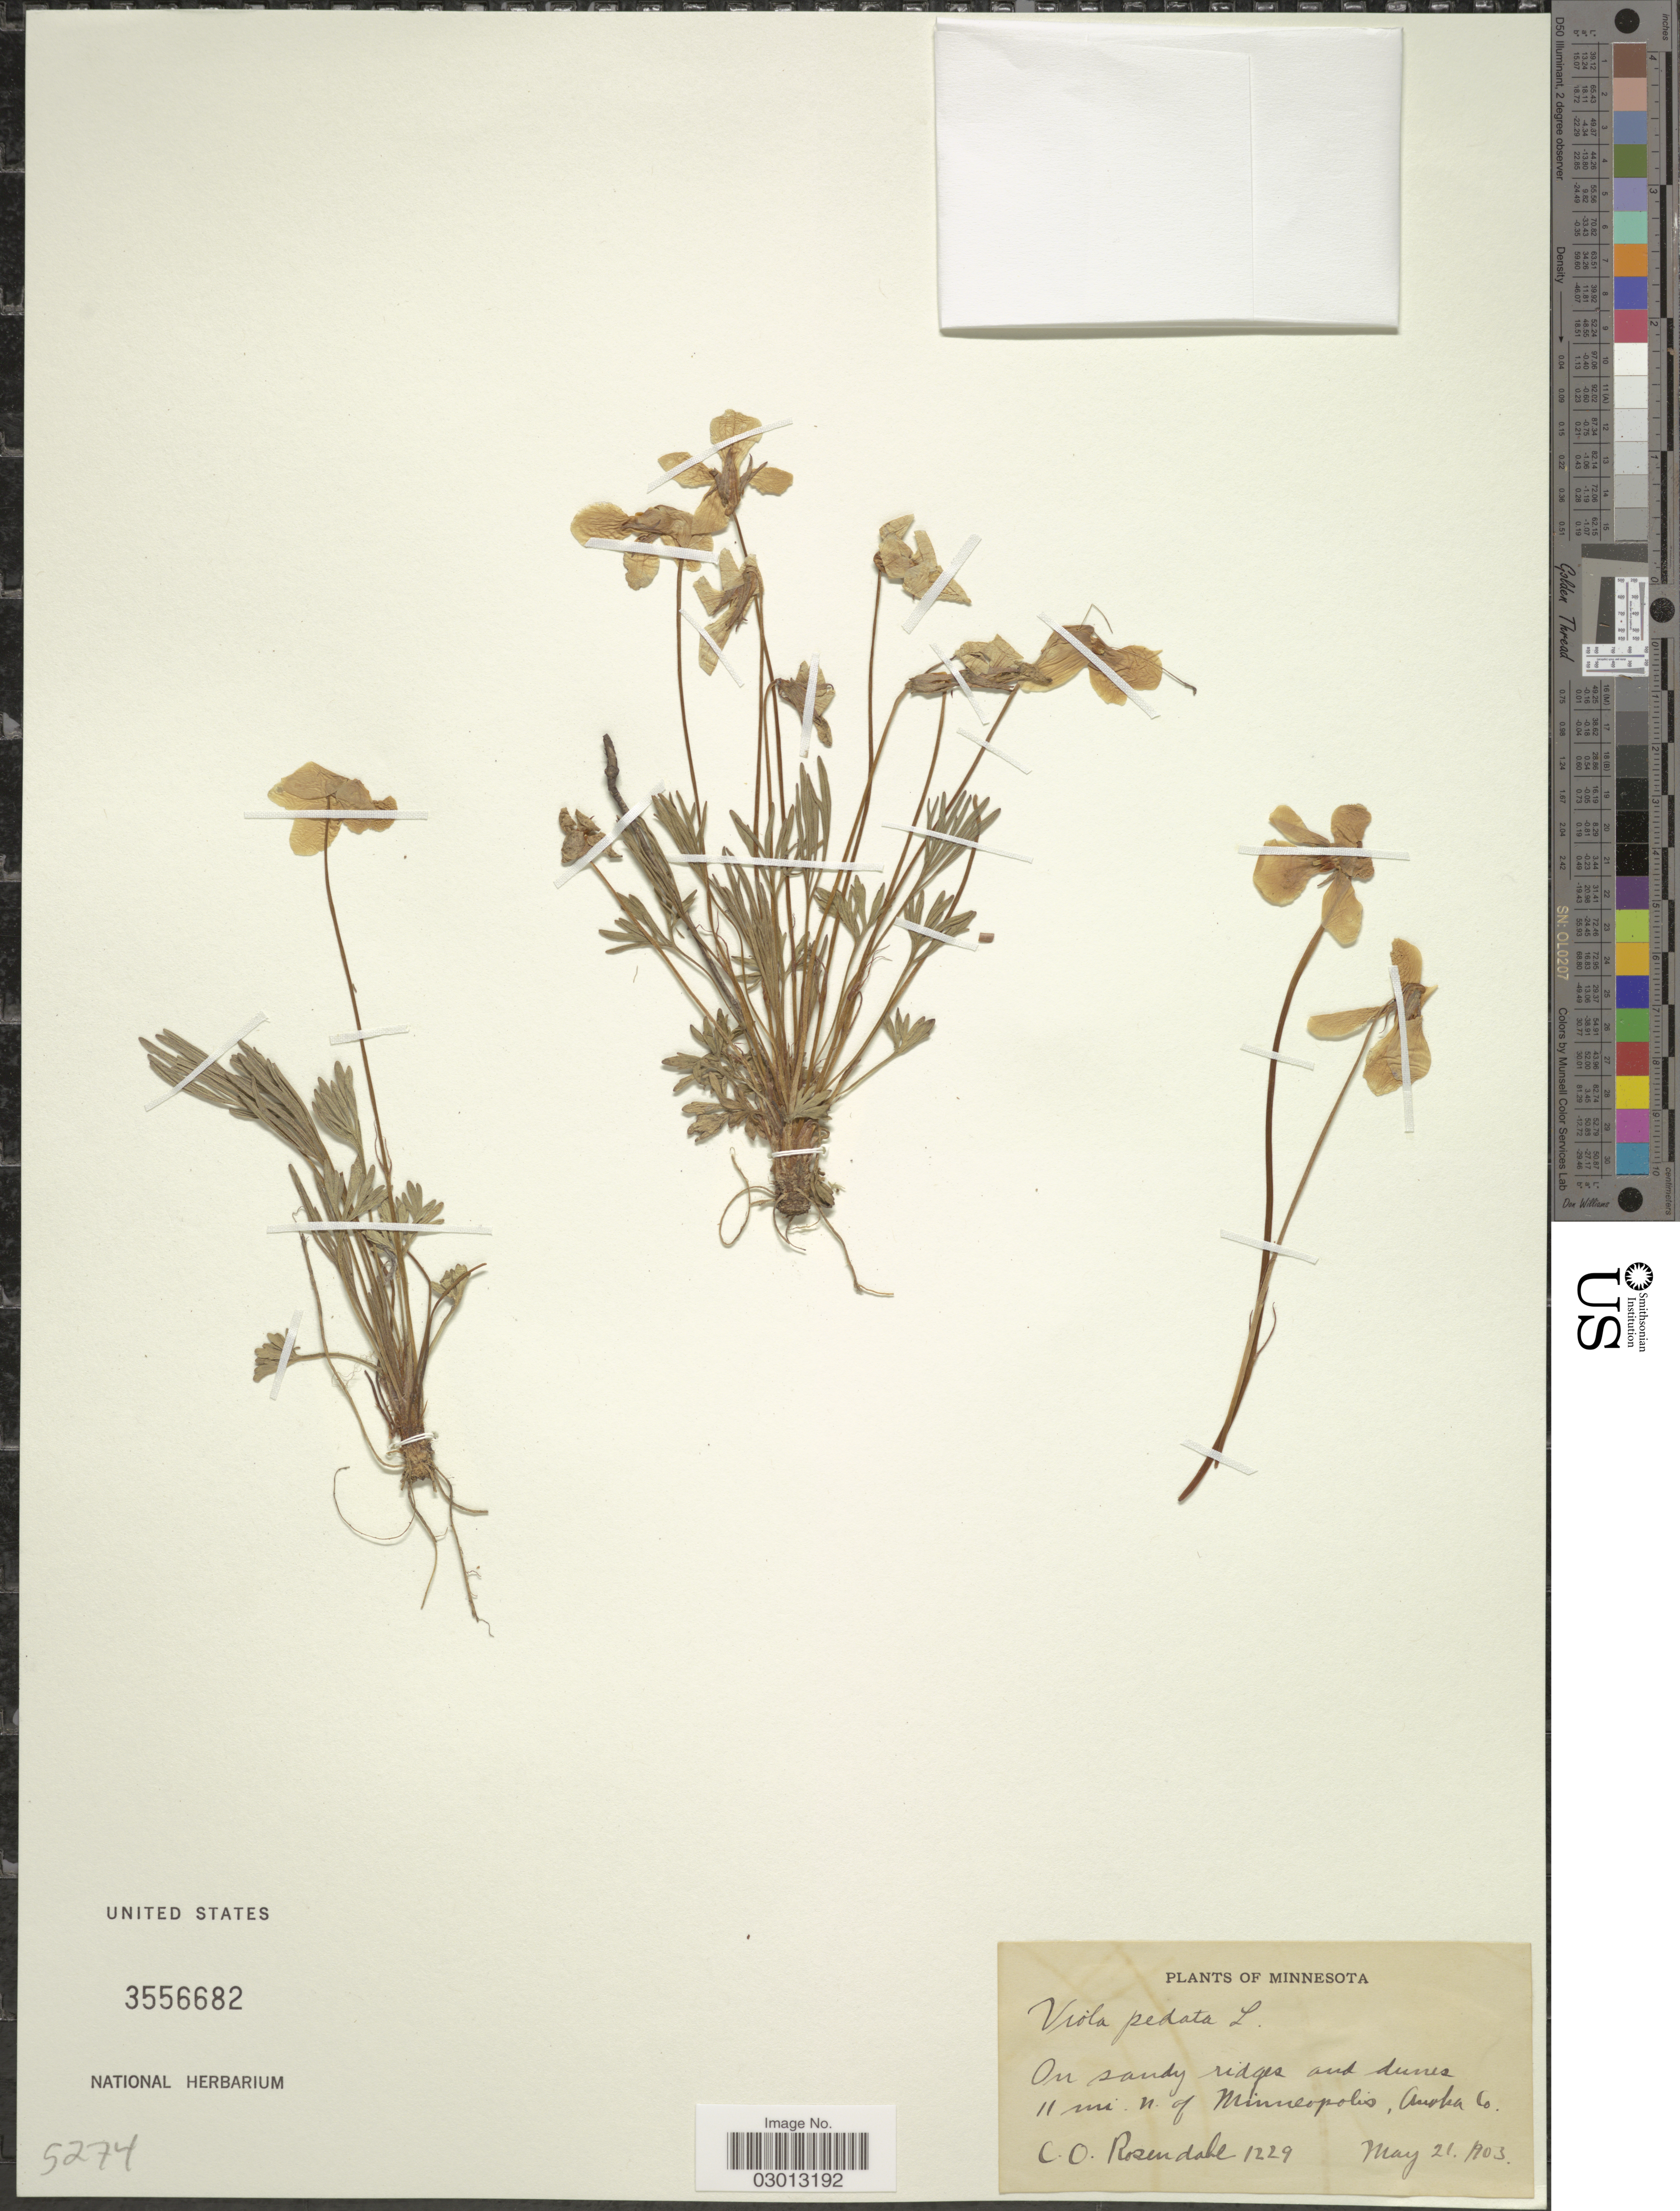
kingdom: Plantae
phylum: Tracheophyta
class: Magnoliopsida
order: Malpighiales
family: Violaceae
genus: Viola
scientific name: Viola pedata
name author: L.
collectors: C. O. Rosendahl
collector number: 1229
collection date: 1903-05-21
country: United States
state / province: Minnesota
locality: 11 mi. N. of Minneapolis, Anoka Co.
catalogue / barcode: US 3556682